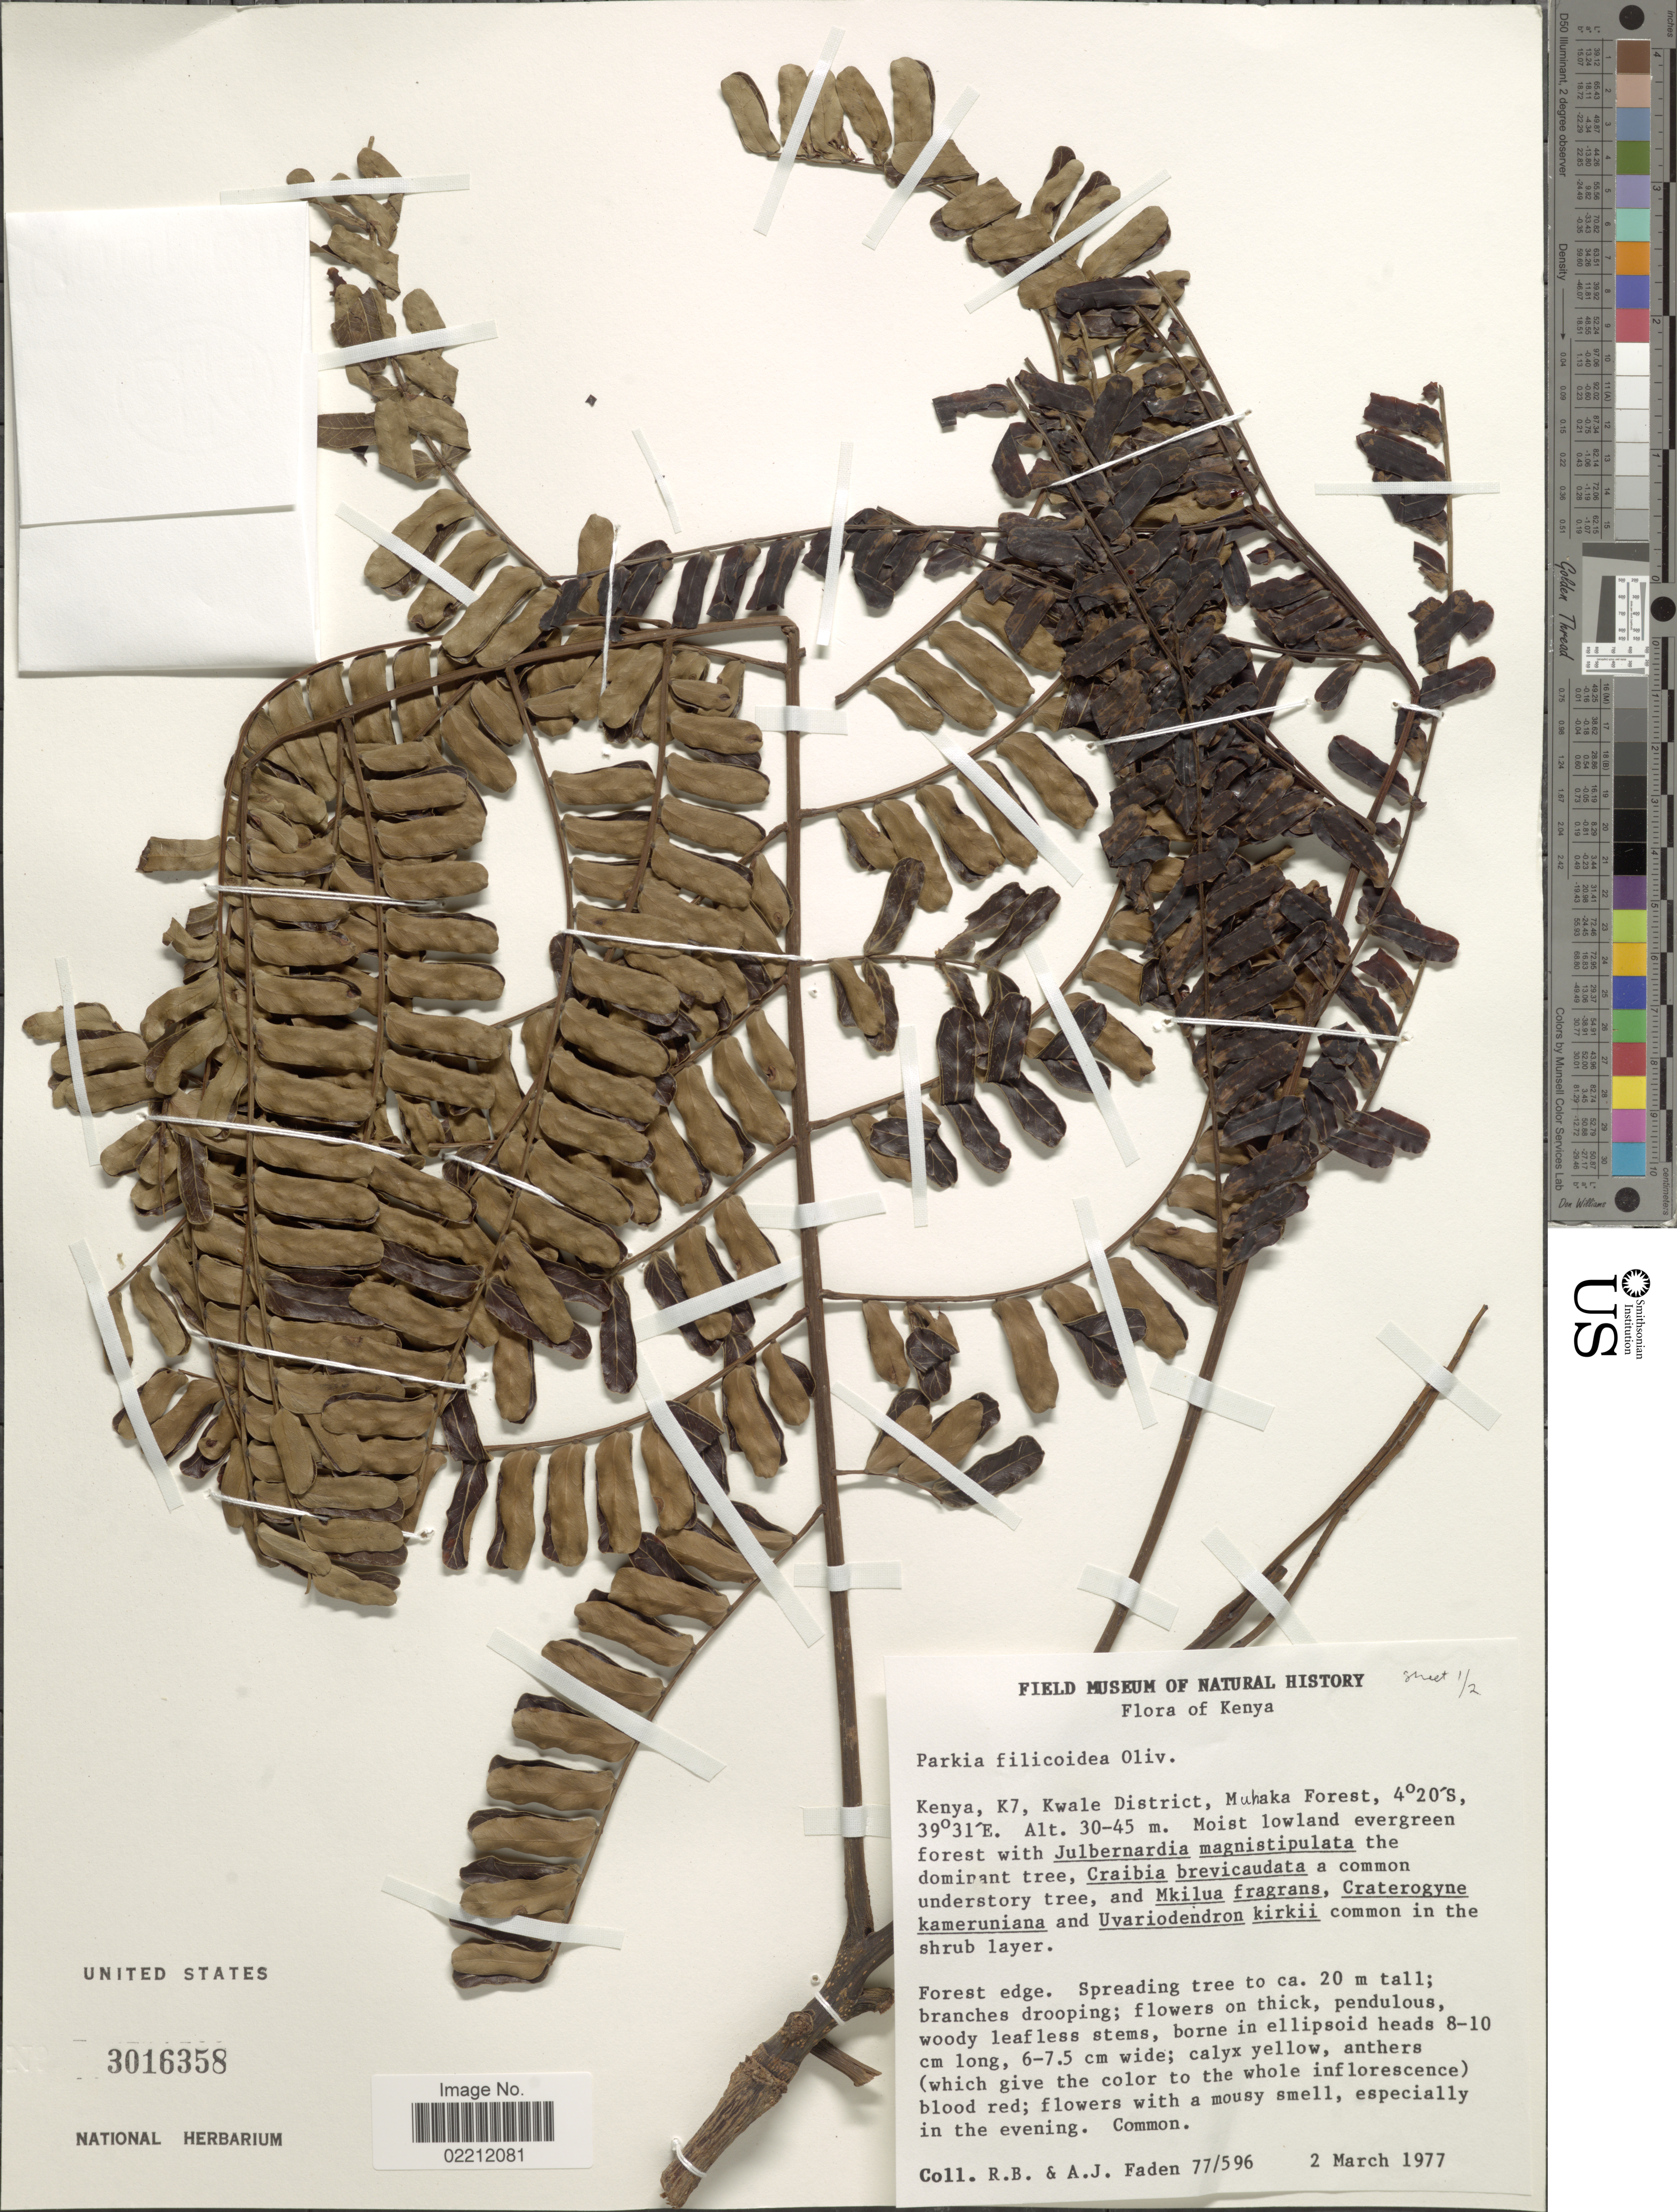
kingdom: Plantae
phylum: Tracheophyta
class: Magnoliopsida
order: Fabales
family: Fabaceae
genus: Parkia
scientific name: Parkia filicoidea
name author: Welw. ex Oliv.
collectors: R. B. Faden & A. J. Faden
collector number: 77/596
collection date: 1977-03-02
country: Kenya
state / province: Kwale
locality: Kenya, K7, Kwale District, Muhaka Forest.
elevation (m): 30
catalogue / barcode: US 3016358